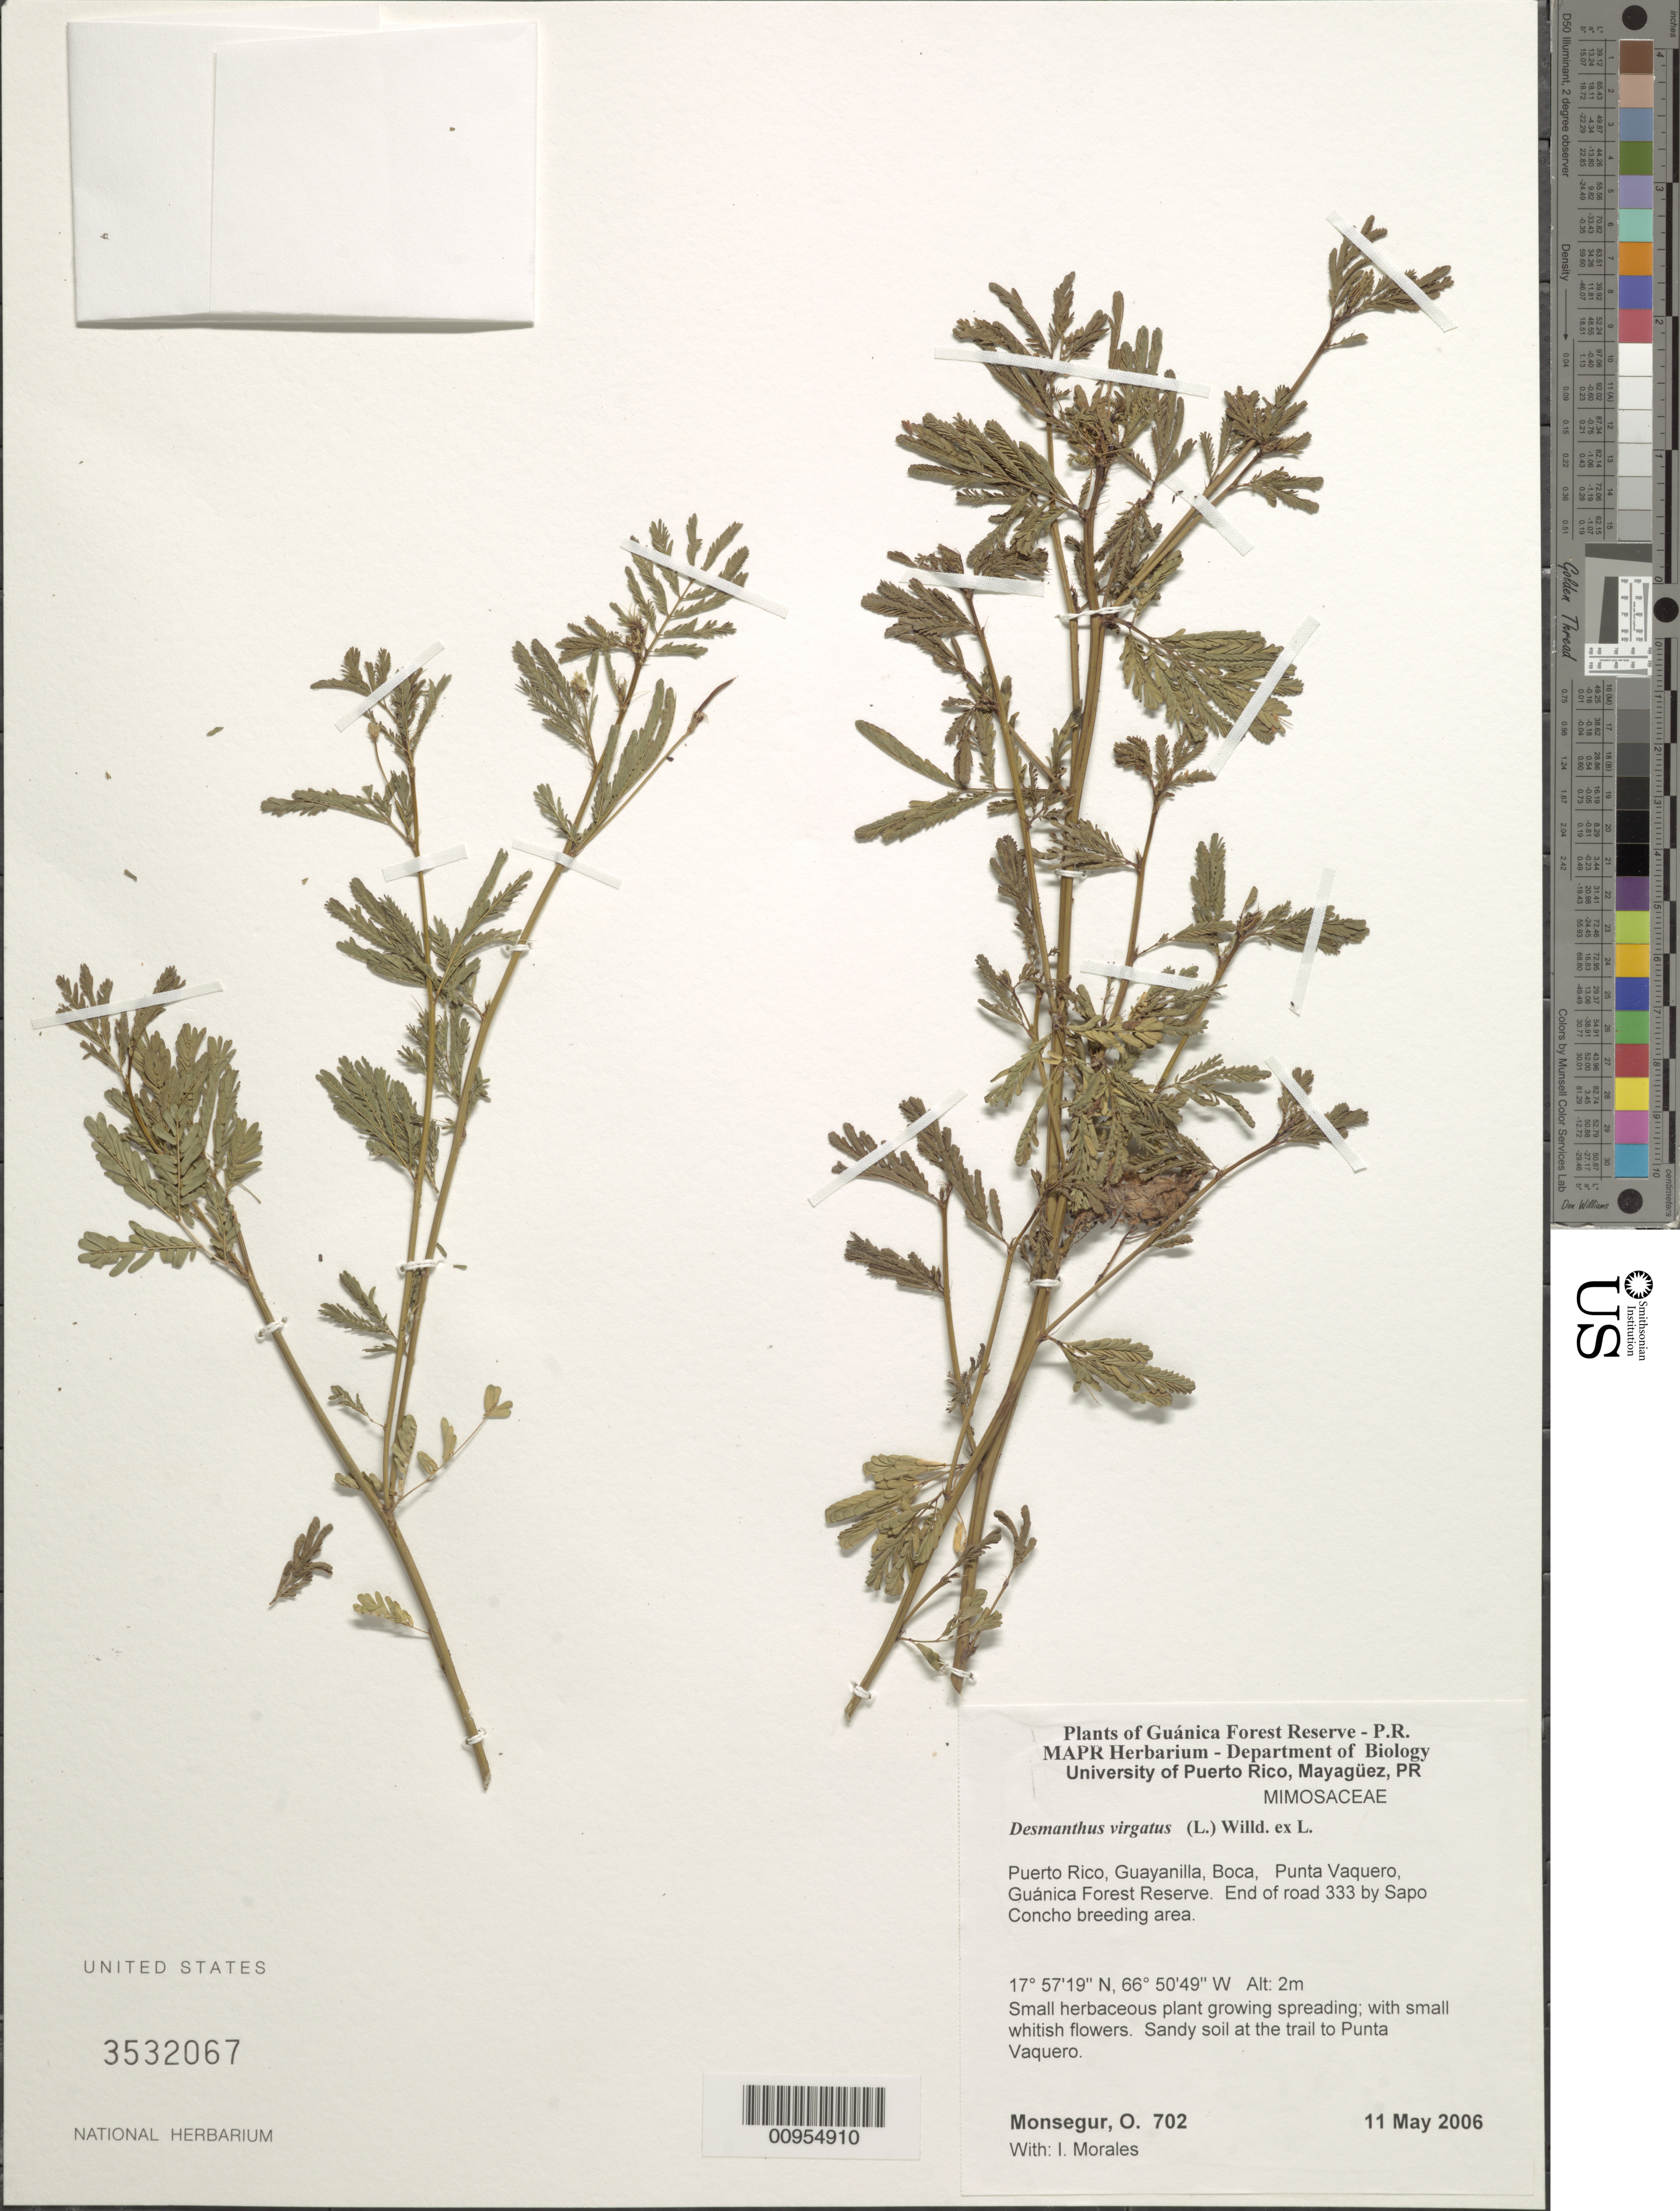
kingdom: Plantae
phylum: Tracheophyta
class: Magnoliopsida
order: Fabales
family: Fabaceae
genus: Desmanthus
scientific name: Desmanthus virgatus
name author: (L.) Willd.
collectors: O. Monsegur & I. Morales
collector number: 702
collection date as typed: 11 May 2006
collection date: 2006-05-11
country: Puerto Rico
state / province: Guayanilla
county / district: Boca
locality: Guánica Forest Reserve. Punta Vaquero, end of road 333 by Sapo Concho breeding area.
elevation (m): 2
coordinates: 17.57193, 66.50491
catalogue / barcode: US 3532067